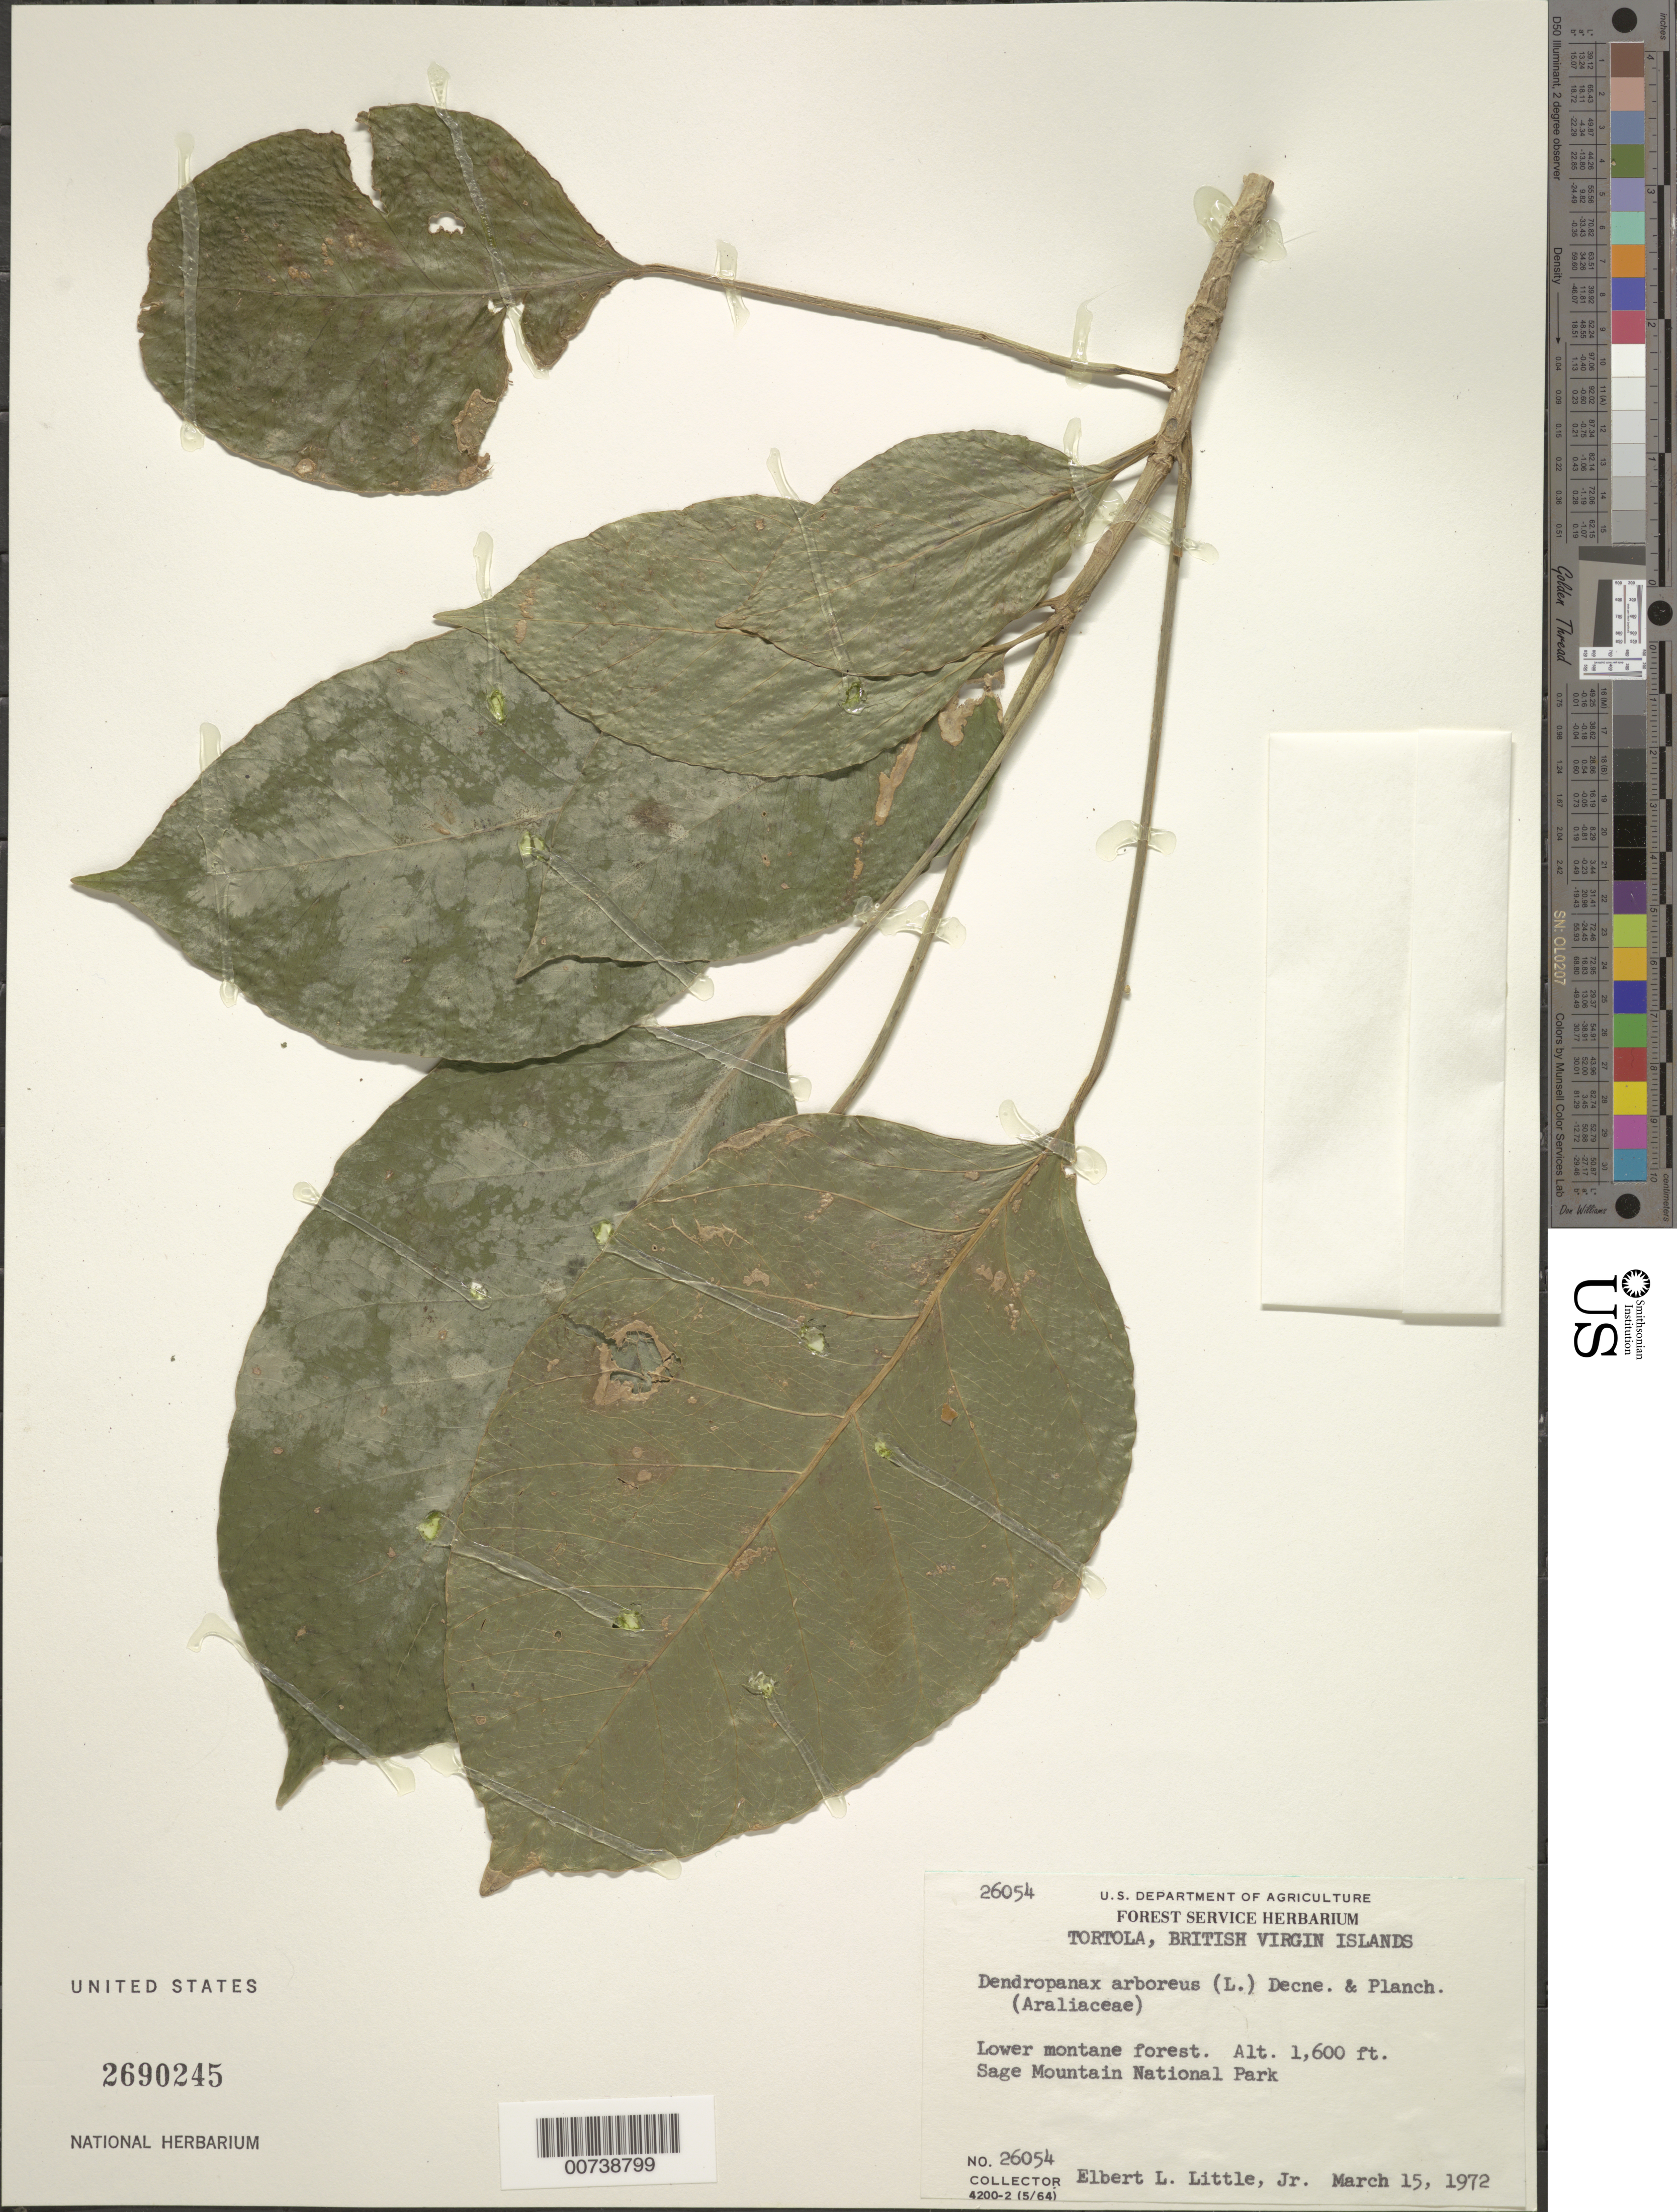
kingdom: Plantae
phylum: Tracheophyta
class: Magnoliopsida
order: Apiales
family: Araliaceae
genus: Dendropanax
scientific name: Dendropanax arboreus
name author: (L.) Decne. & Planch.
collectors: E. L. Little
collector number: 26054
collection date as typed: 15 Mar 1972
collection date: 1972-03-15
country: British Virgin Islands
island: Tortola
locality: Sage Mountain National Park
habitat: Lower montane forest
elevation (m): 488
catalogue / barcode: US 2690245